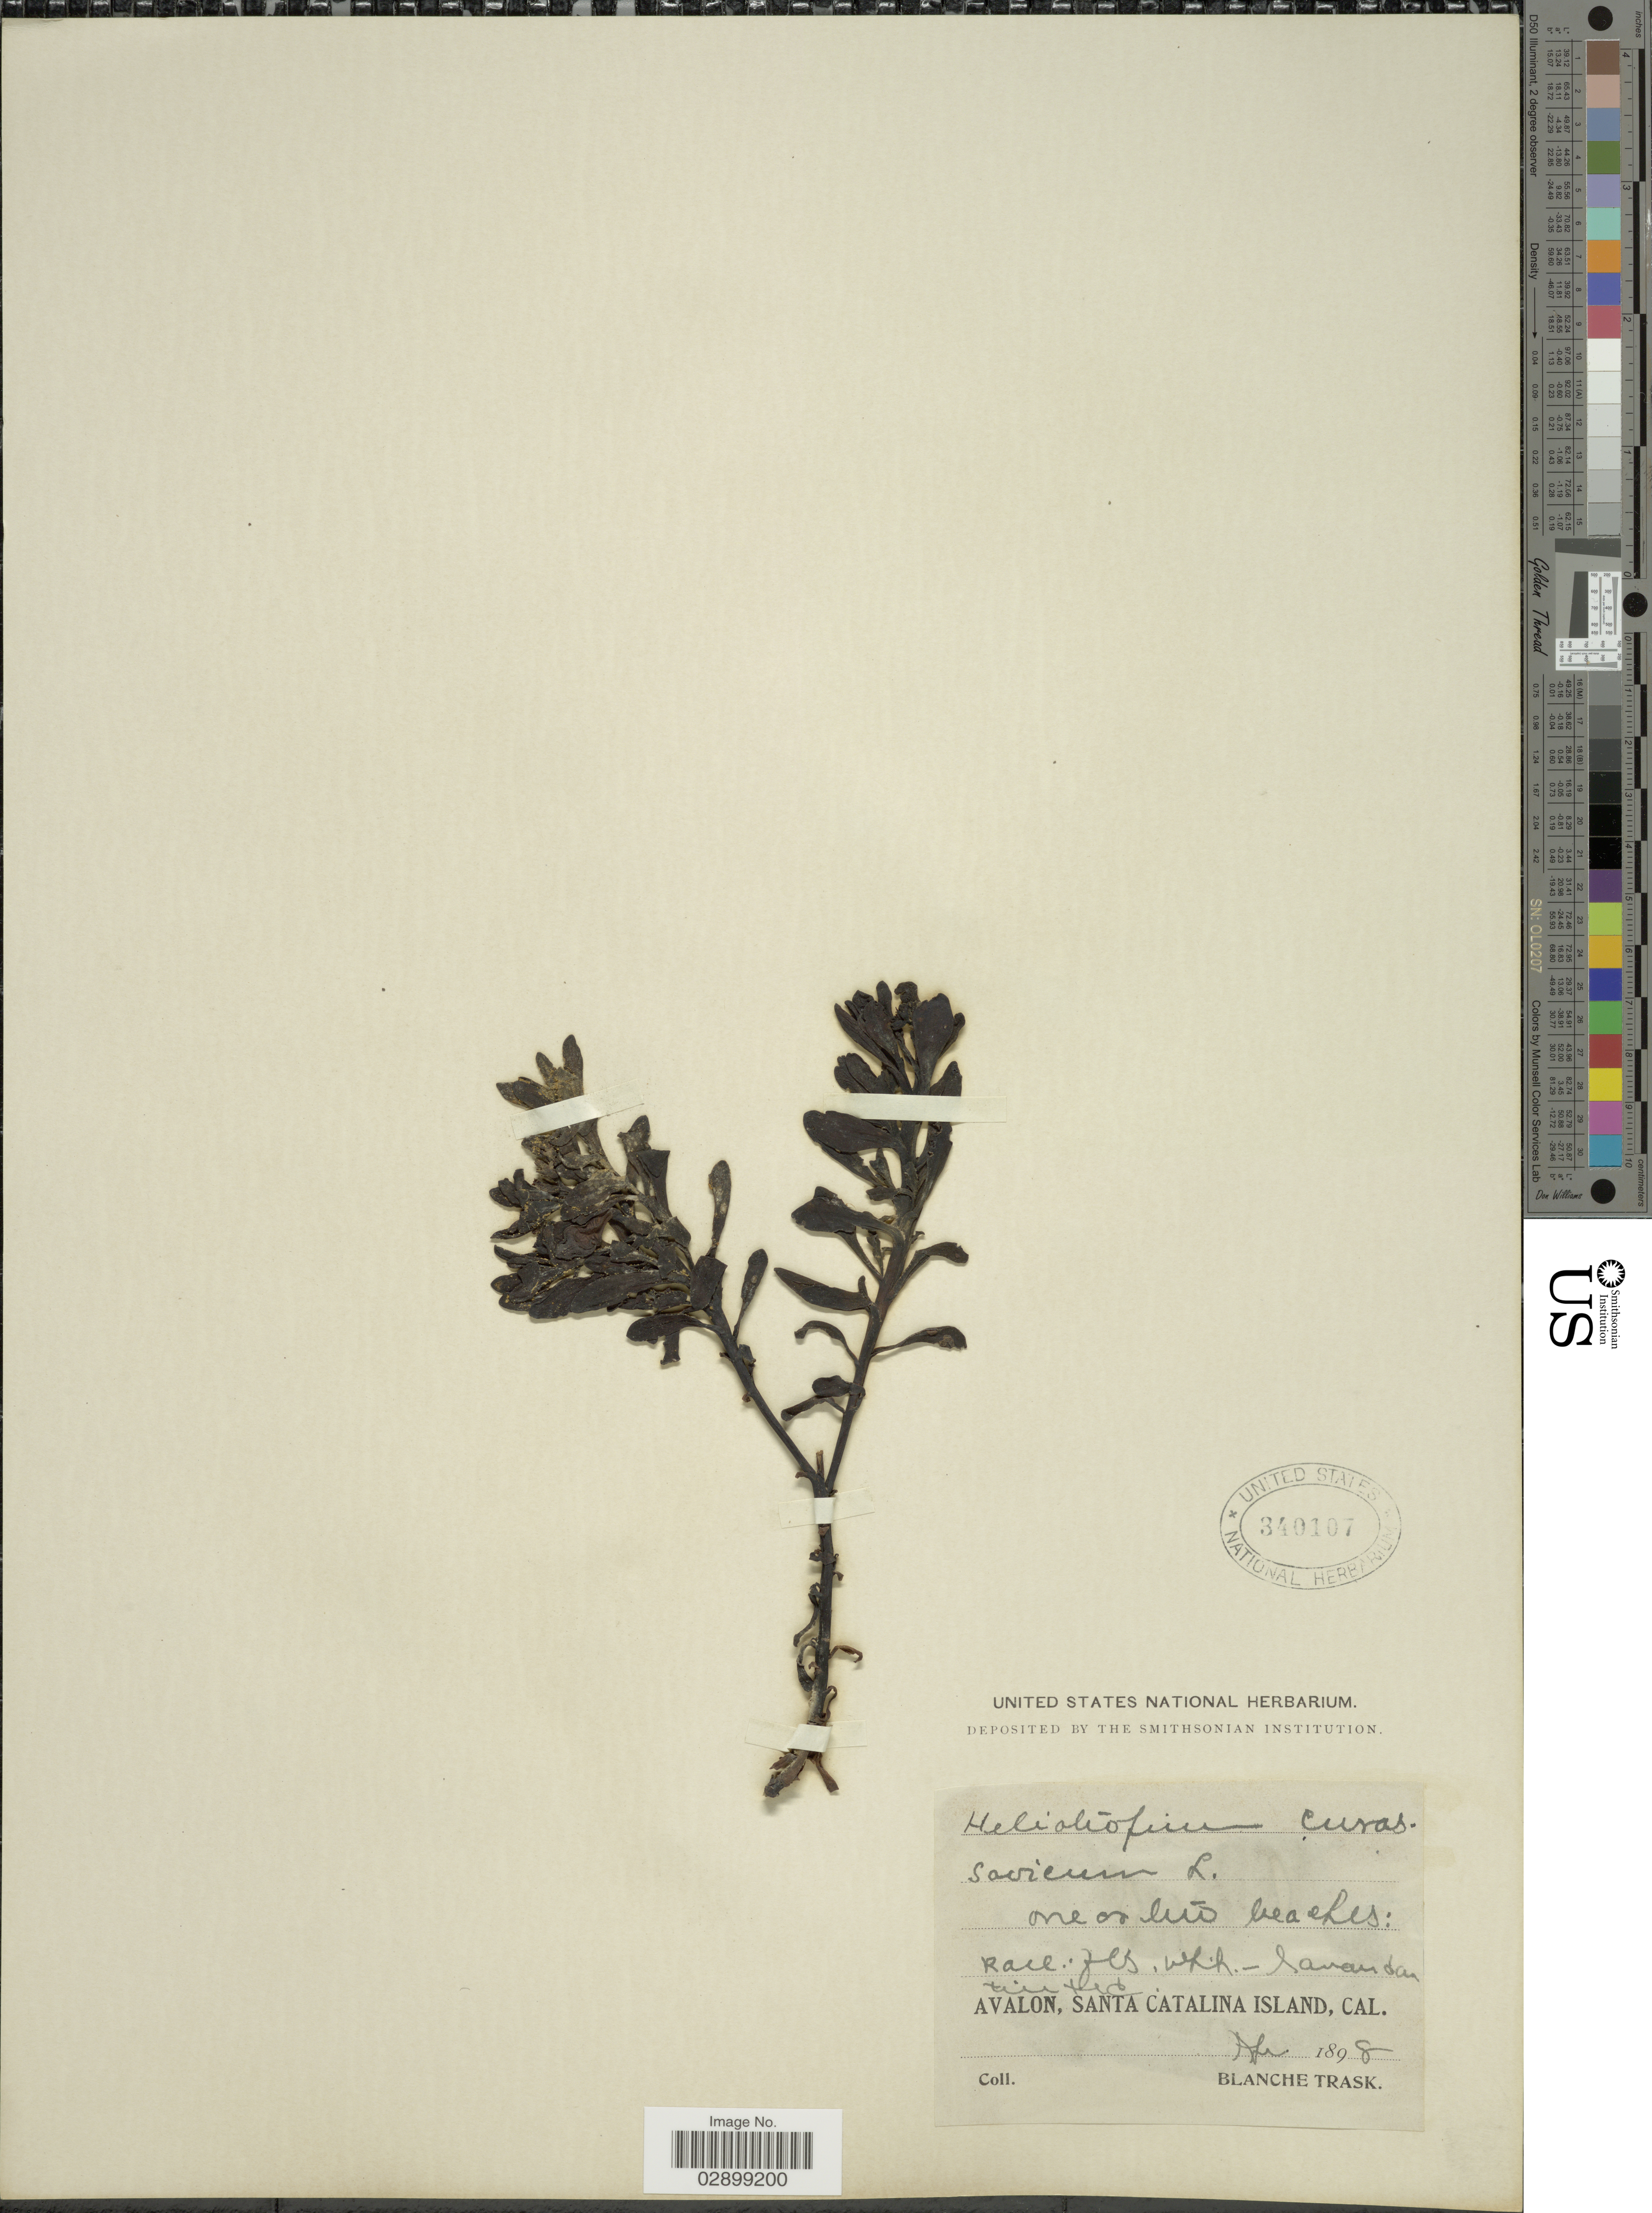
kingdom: Plantae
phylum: Tracheophyta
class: Magnoliopsida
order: Boraginales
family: Heliotropiaceae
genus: Heliotropium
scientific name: Heliotropium sp.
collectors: B. Trask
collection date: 1898-02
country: United States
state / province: California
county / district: Los Angeles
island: Santa Catalina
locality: Avalon, Santa Catalina Island, Cal.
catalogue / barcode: US 340107